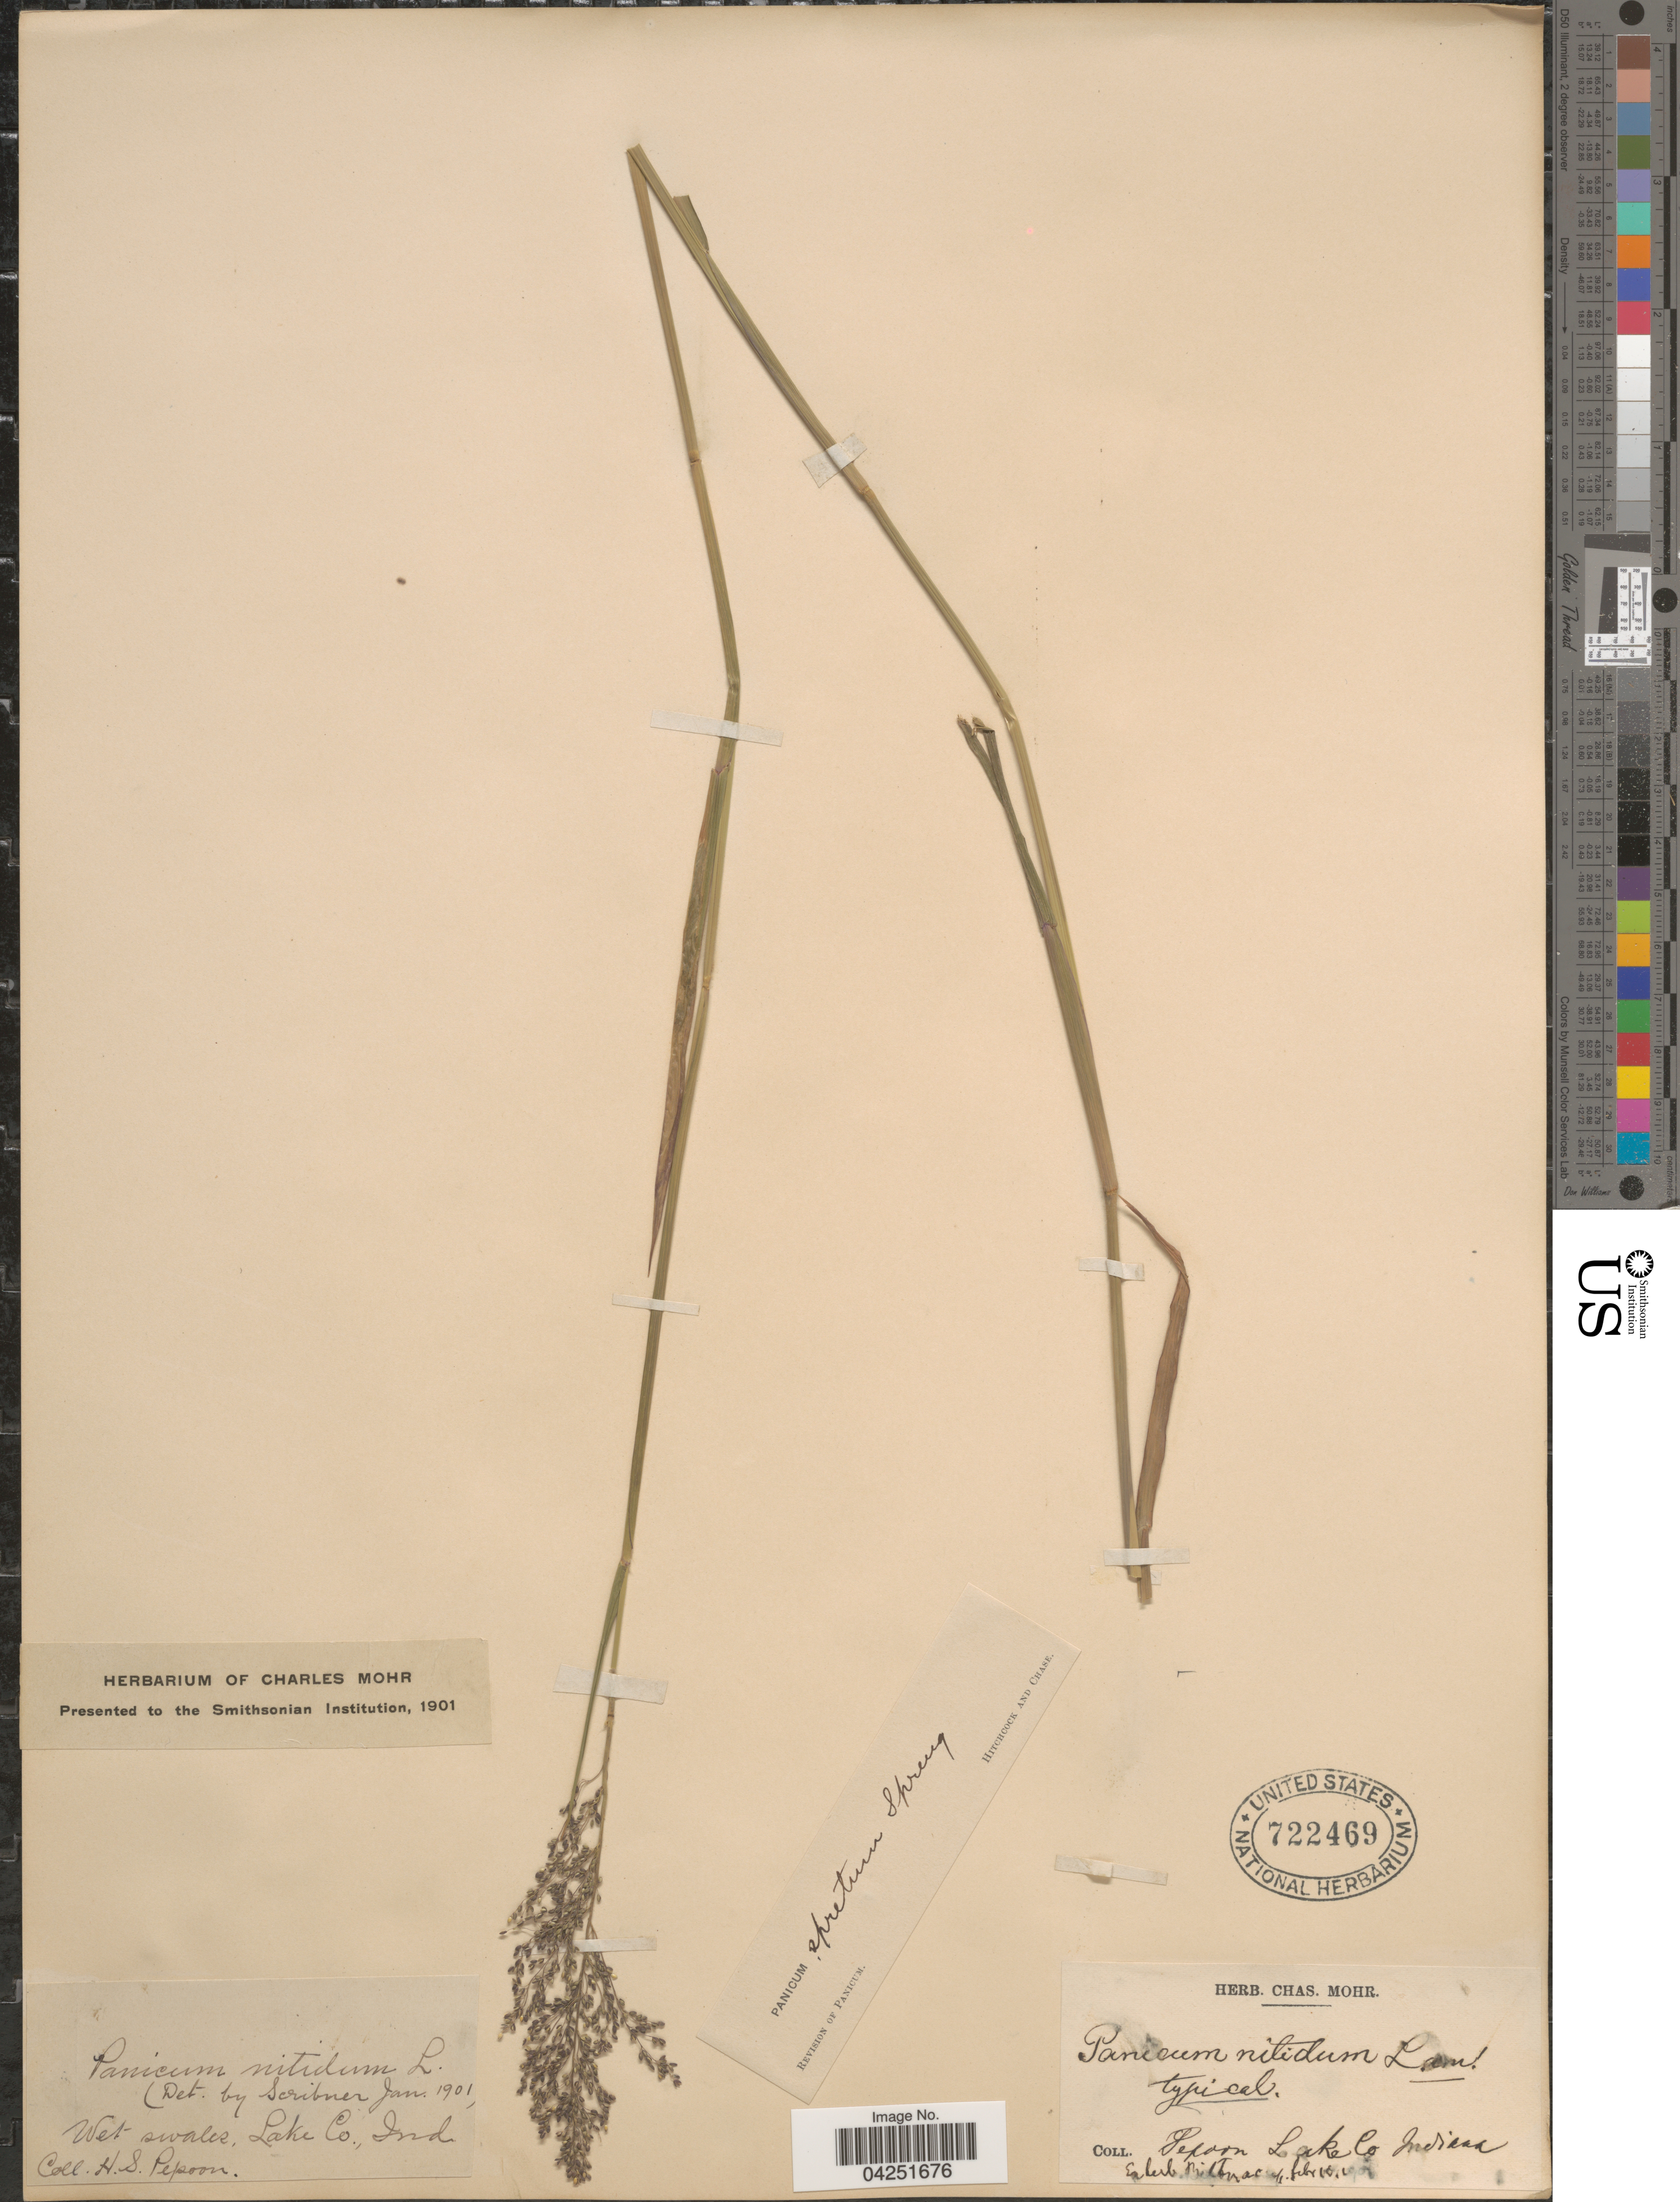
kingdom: Plantae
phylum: Tracheophyta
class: Liliopsida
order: Poales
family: Poaceae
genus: Dichanthelium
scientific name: Dichanthelium acuminatum var. densiflorum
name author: (Rand & Redfield) Gould & C.A. Clark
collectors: H. Pepoon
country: United States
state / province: Indiana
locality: Lake Co.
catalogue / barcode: US 722469